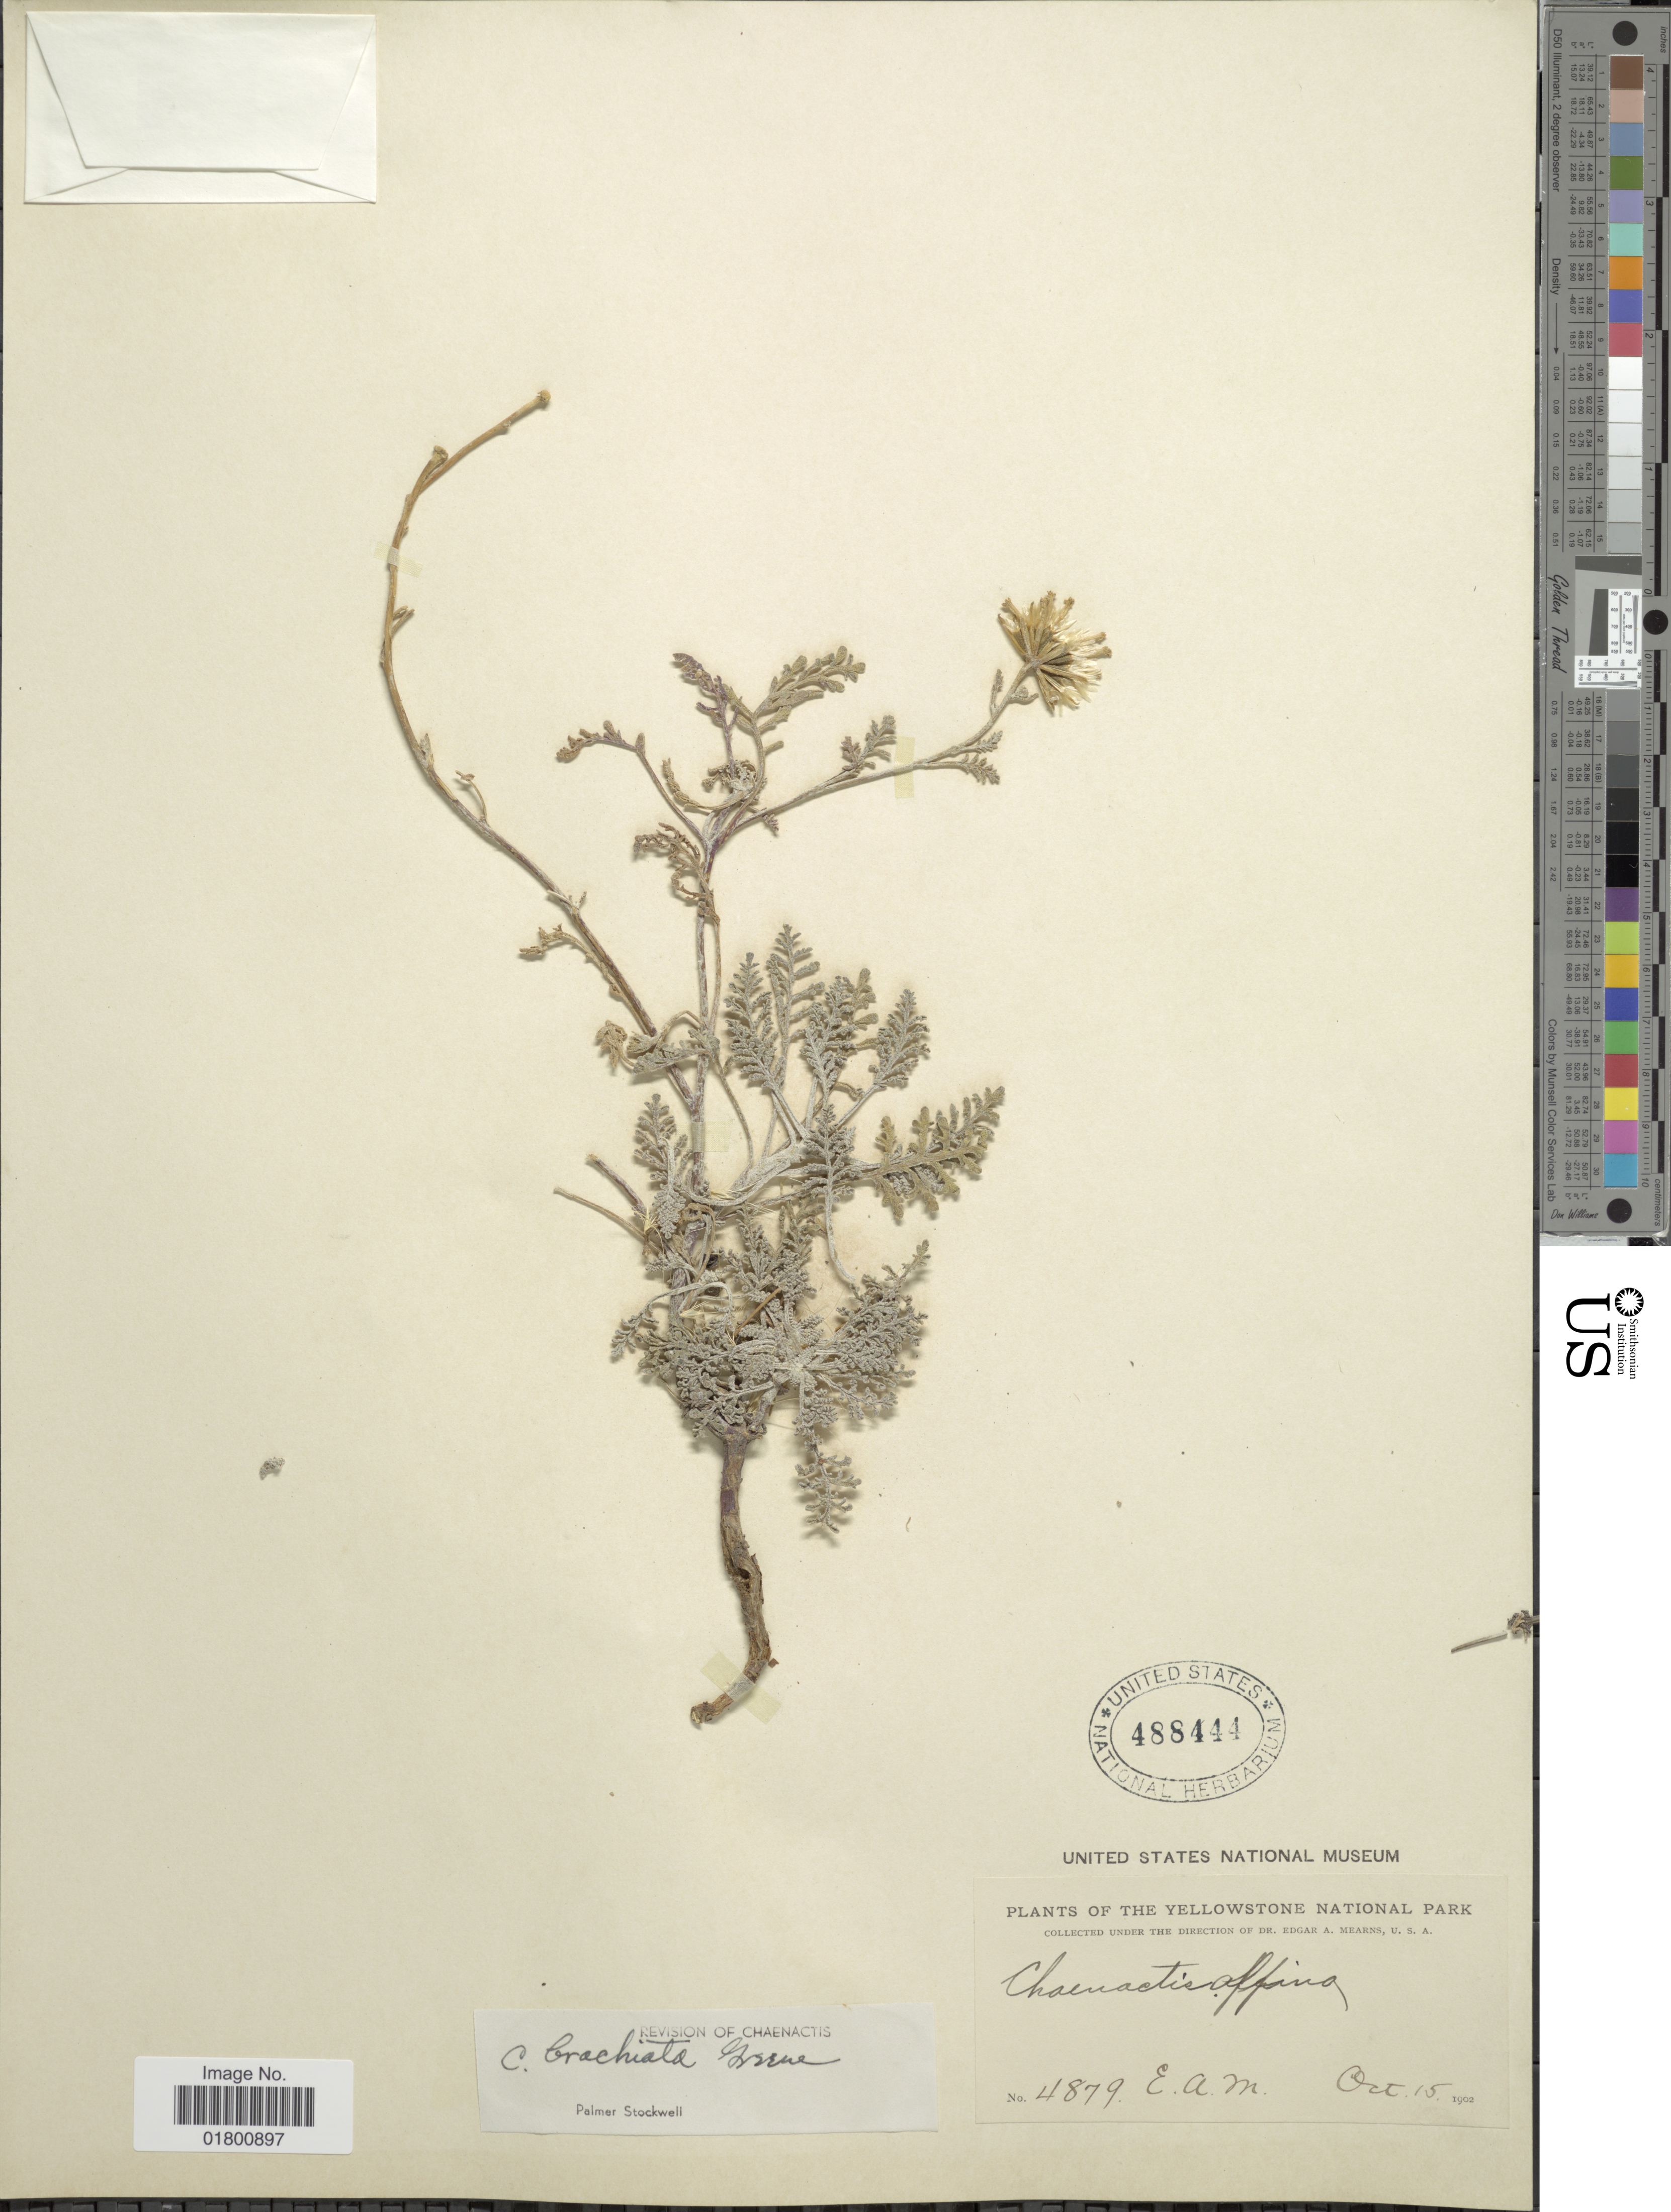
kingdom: Plantae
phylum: Tracheophyta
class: Magnoliopsida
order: Asterales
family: Asteraceae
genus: Chaenactis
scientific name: Chaenactis brachiata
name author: Greene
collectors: E. A. Mearns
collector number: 4879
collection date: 1902-10-15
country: United States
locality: The Yellowstone National Park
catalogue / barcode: US 488444